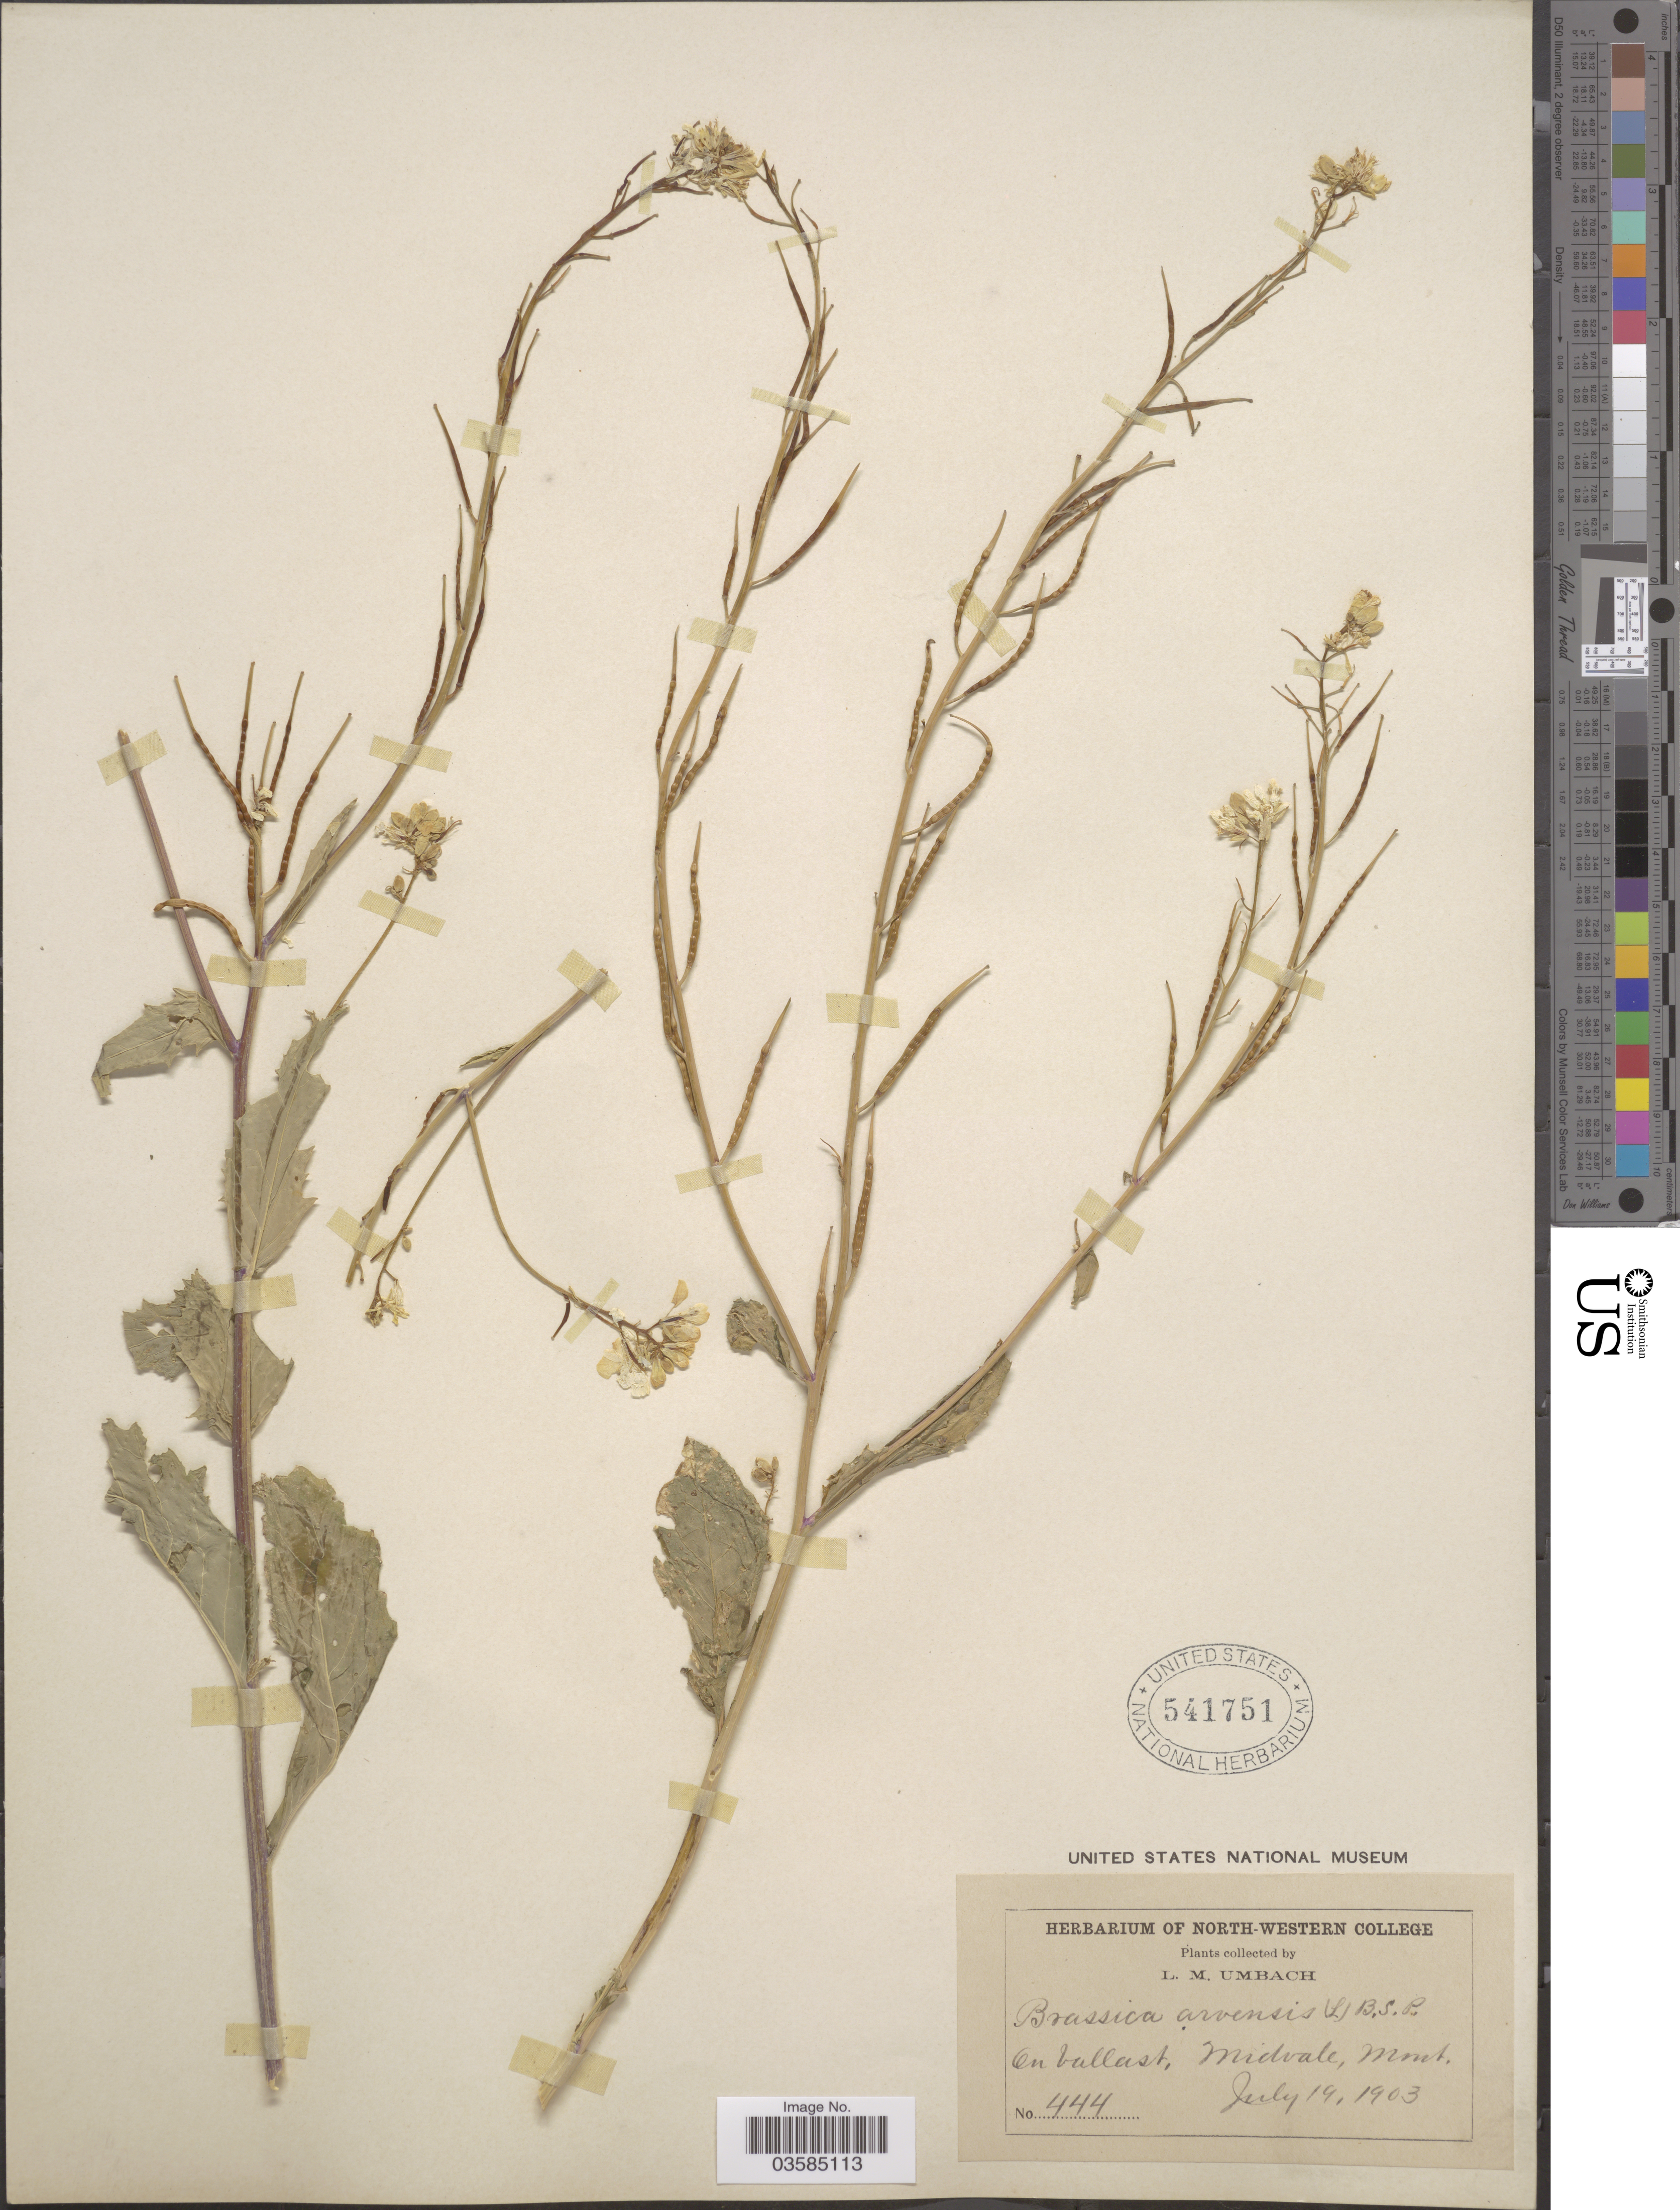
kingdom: Plantae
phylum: Tracheophyta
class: Magnoliopsida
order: Brassicales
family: Brassicaceae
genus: Brassica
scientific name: Brassica kaber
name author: (DC.) L.C. Wheeler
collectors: L. M. Umbach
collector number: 444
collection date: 1903-07-19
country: United States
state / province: Montana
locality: On ballast, Midvale.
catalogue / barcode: US 541751